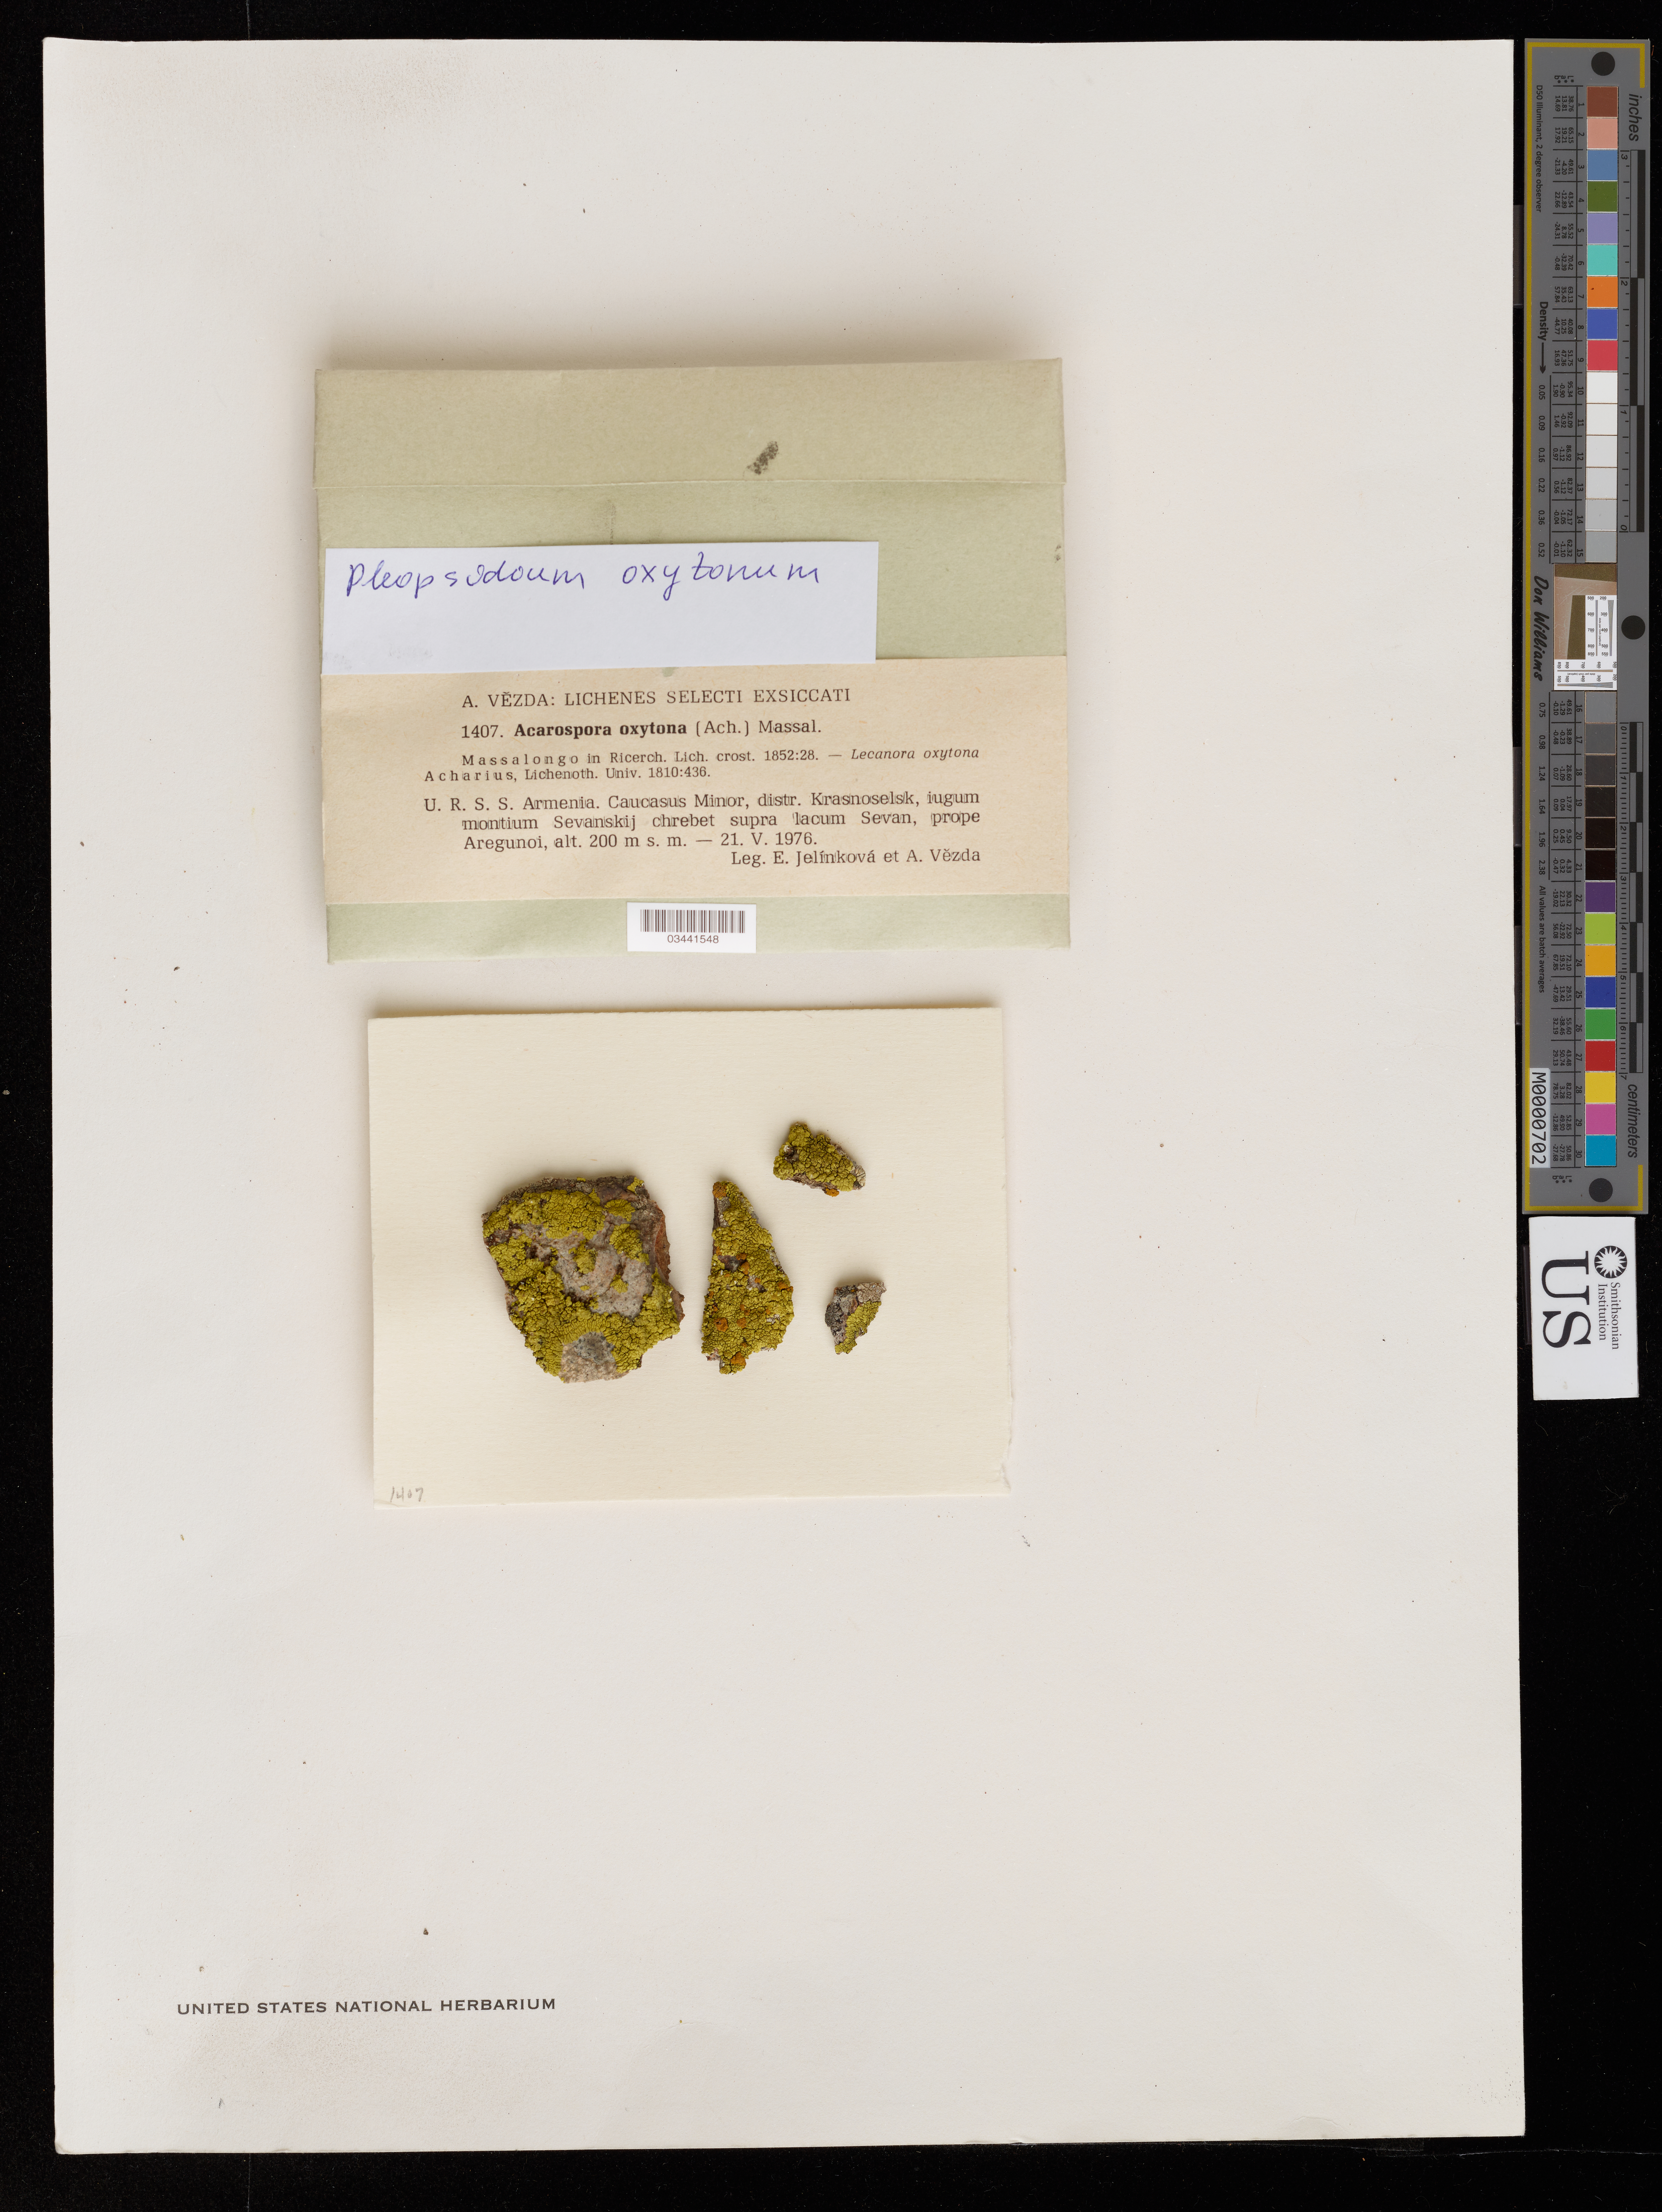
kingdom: Fungi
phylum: Ascomycota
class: Lecanoromycetes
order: Acarosporales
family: Acarosporaceae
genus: Pleopsidium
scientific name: Pleopsidium oxytonum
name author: (Ach.) Rabenh.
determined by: Lichen Identifications Updating Project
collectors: E. Jelinkova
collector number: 1407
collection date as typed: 21.V.1976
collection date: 1976-05-21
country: Armenia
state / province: Geghark'unik'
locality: Caucasus Minor, Krasnoselsk, the ridge of the Sevanskij mountains above Lake Sevan, near Aregunoi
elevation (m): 200